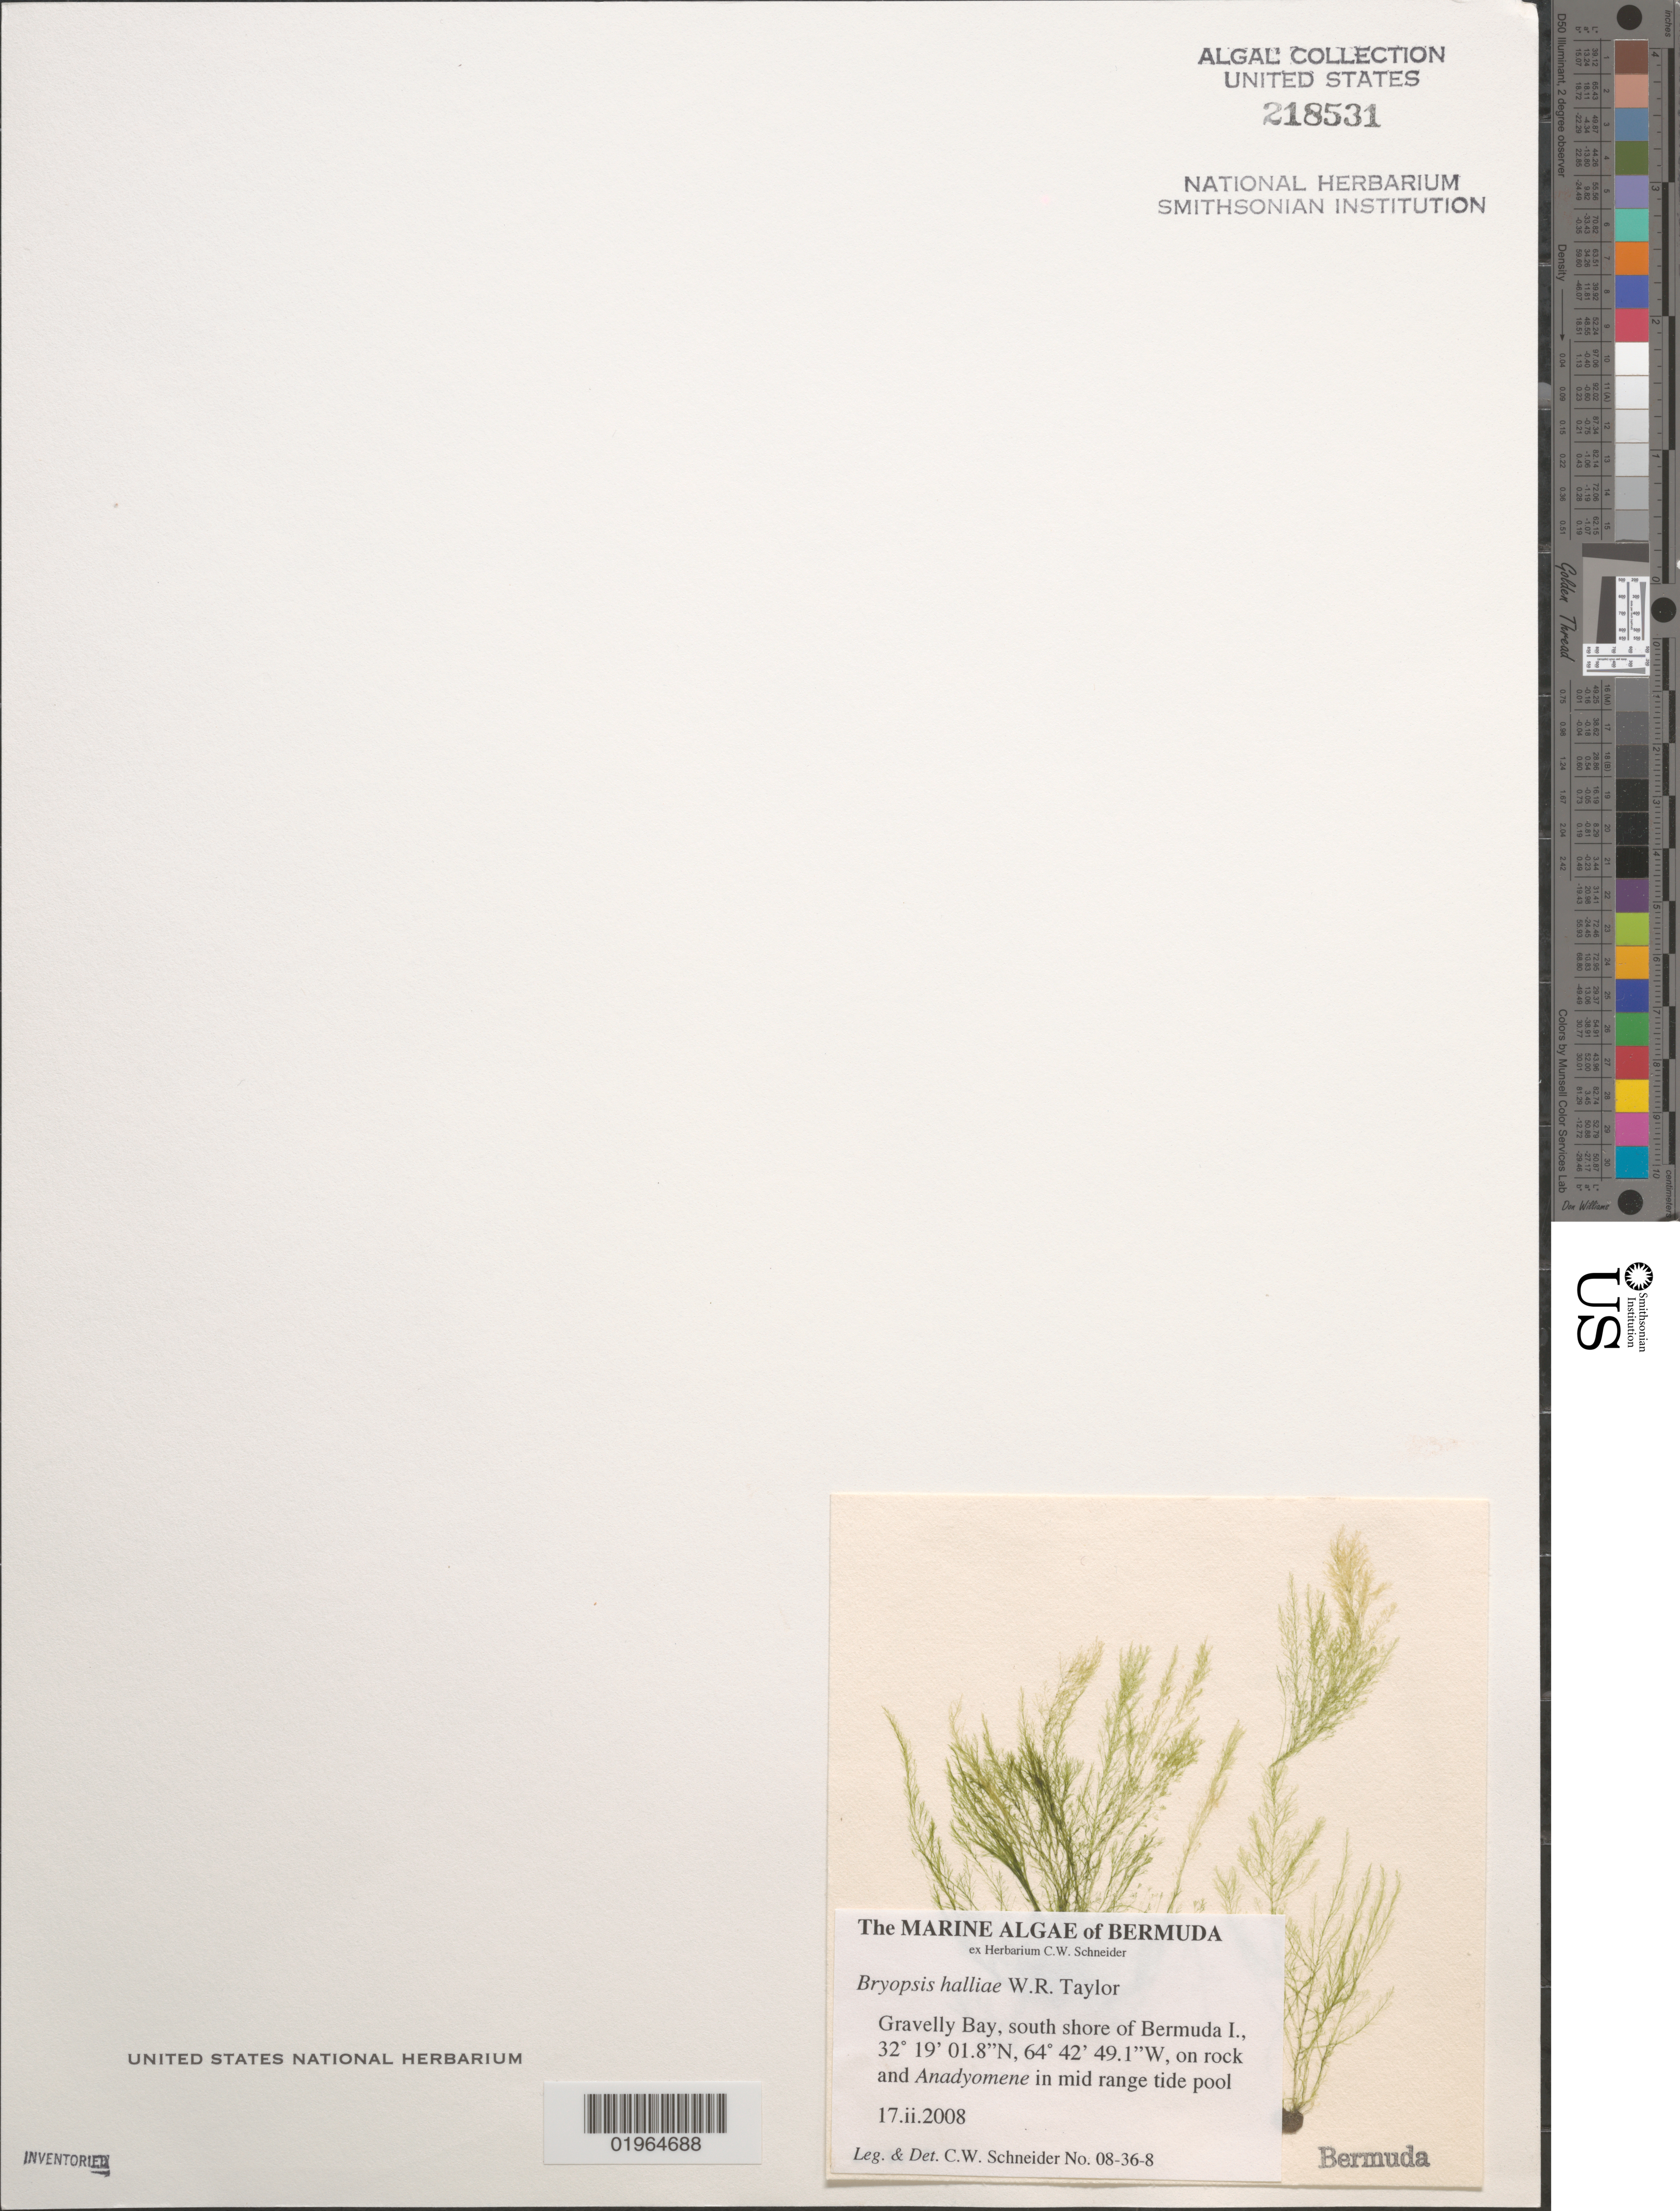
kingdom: Plantae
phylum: Chlorophyta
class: Ulvophyceae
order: Bryopsidales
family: Bryopsidaceae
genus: Bryopsis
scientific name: Bryopsis halliae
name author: W.R. Taylor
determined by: Schneider, C. W.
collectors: C. W. Schneider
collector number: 08-36-98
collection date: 2008-02-17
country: Bermuda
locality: South shore.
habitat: On rock and Anadyomene in mid range tide pool.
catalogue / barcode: US 218531